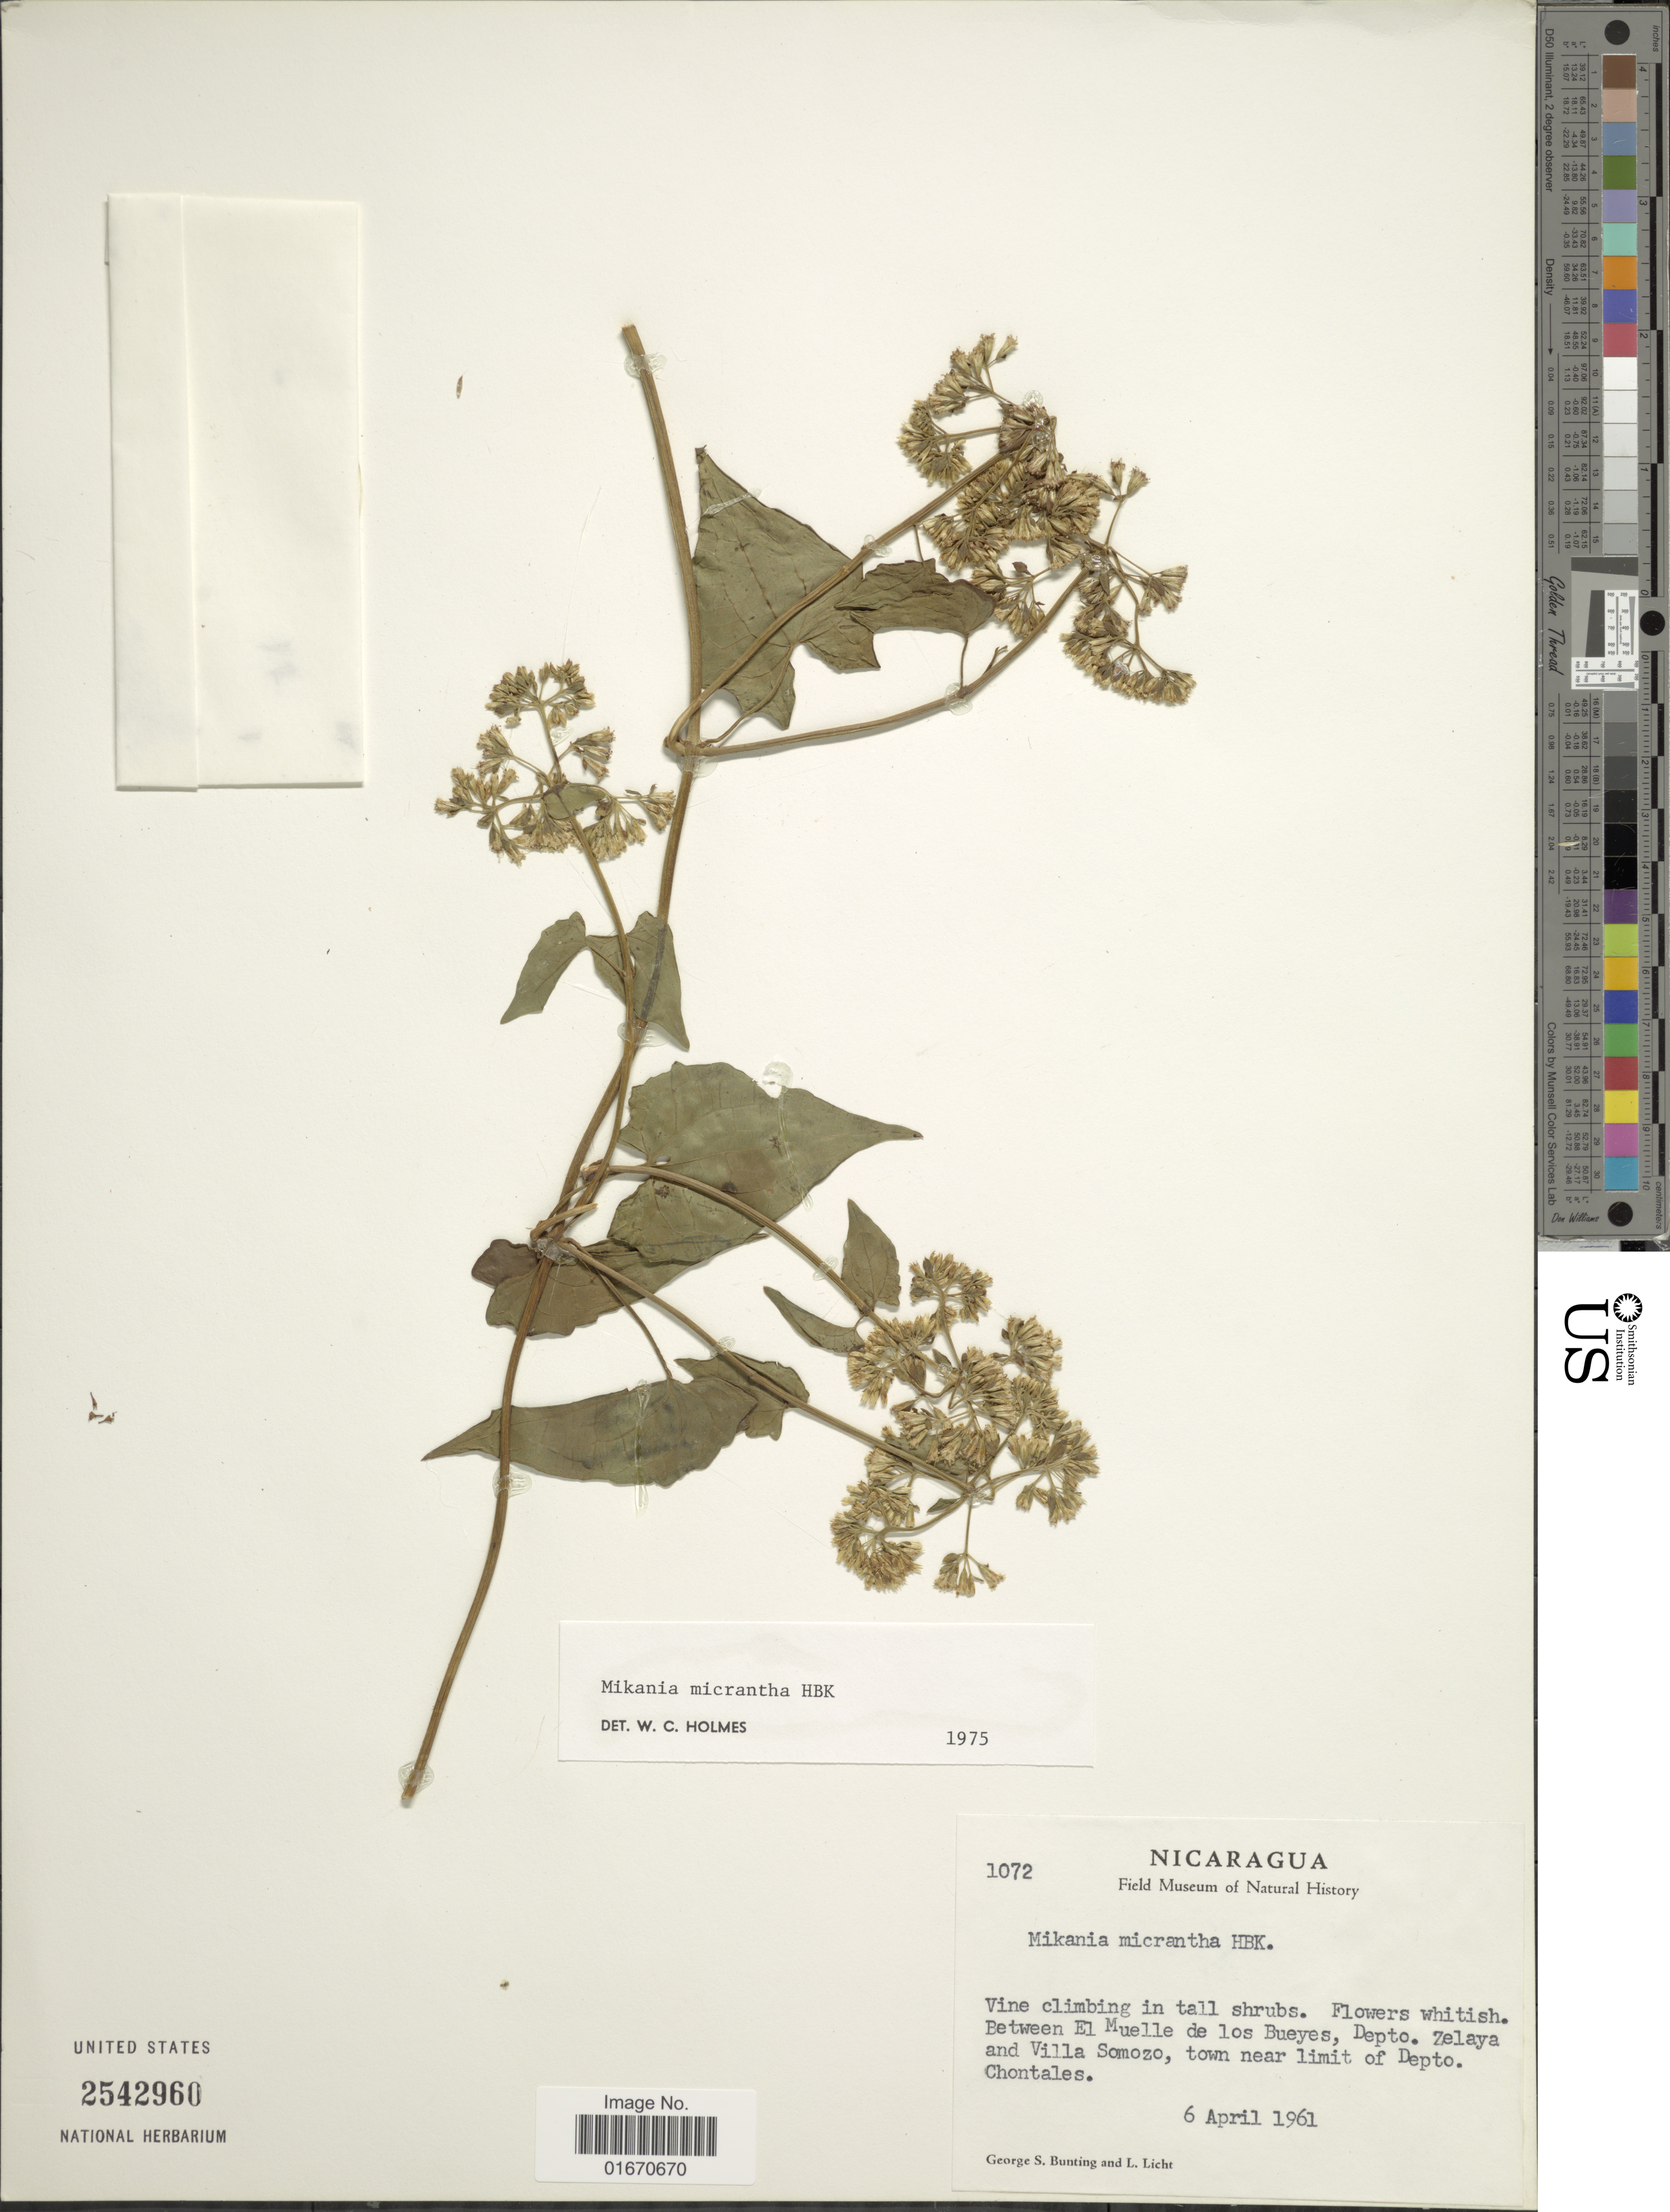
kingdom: Plantae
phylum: Tracheophyta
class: Magnoliopsida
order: Asterales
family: Asteraceae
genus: Mikania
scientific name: Mikania micrantha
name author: Kunth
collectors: G. S. Bunting & L. Licht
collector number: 1072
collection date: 1961-04-06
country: Nicaragua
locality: Between El Muelle de los Bueyes, Depto. Zelaya and Villa Somozo, town near limit of Depto. Chontales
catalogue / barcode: US 2542960